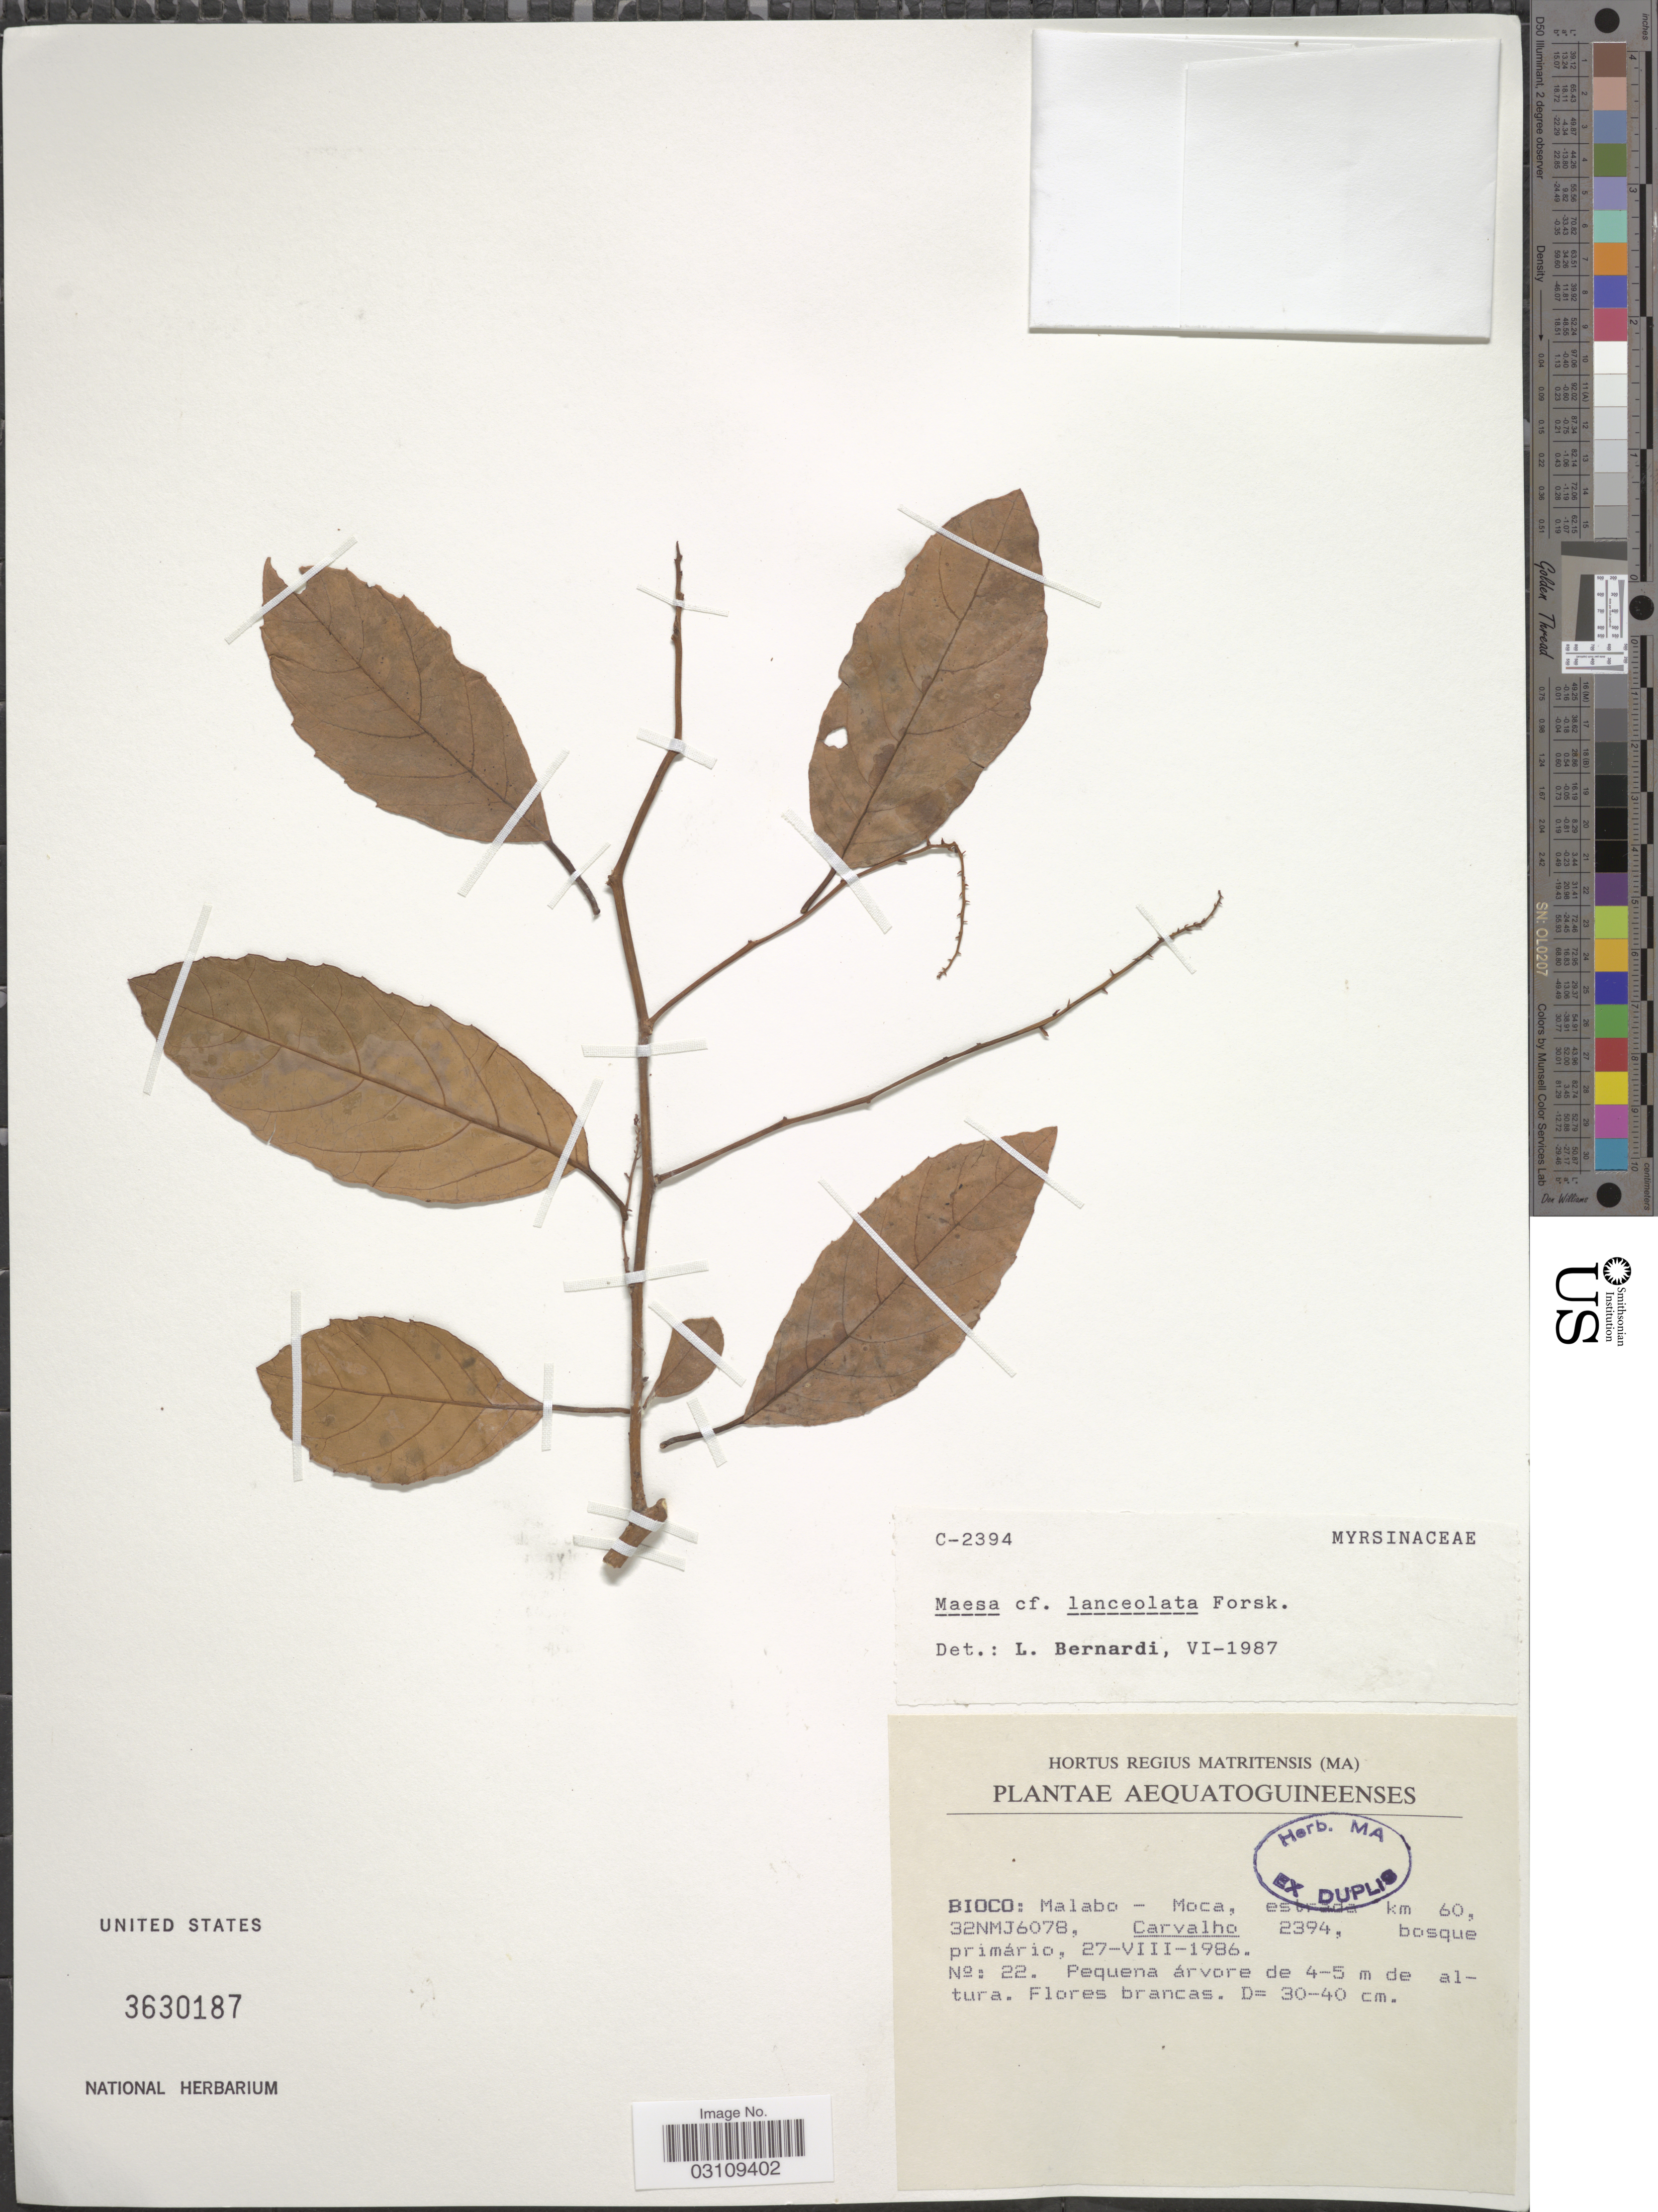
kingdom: Plantae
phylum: Tracheophyta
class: Magnoliopsida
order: Ericales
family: Primulaceae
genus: Maesa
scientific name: Maesa lanceolata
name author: Forssk.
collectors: Carvalho, --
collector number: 2394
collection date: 1986-08-27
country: Equatorial Guinea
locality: Aequatoguineenses, Bioco: Malabo - Moca, estrada km 60, 32NMJ6078.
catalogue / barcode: US 3630187